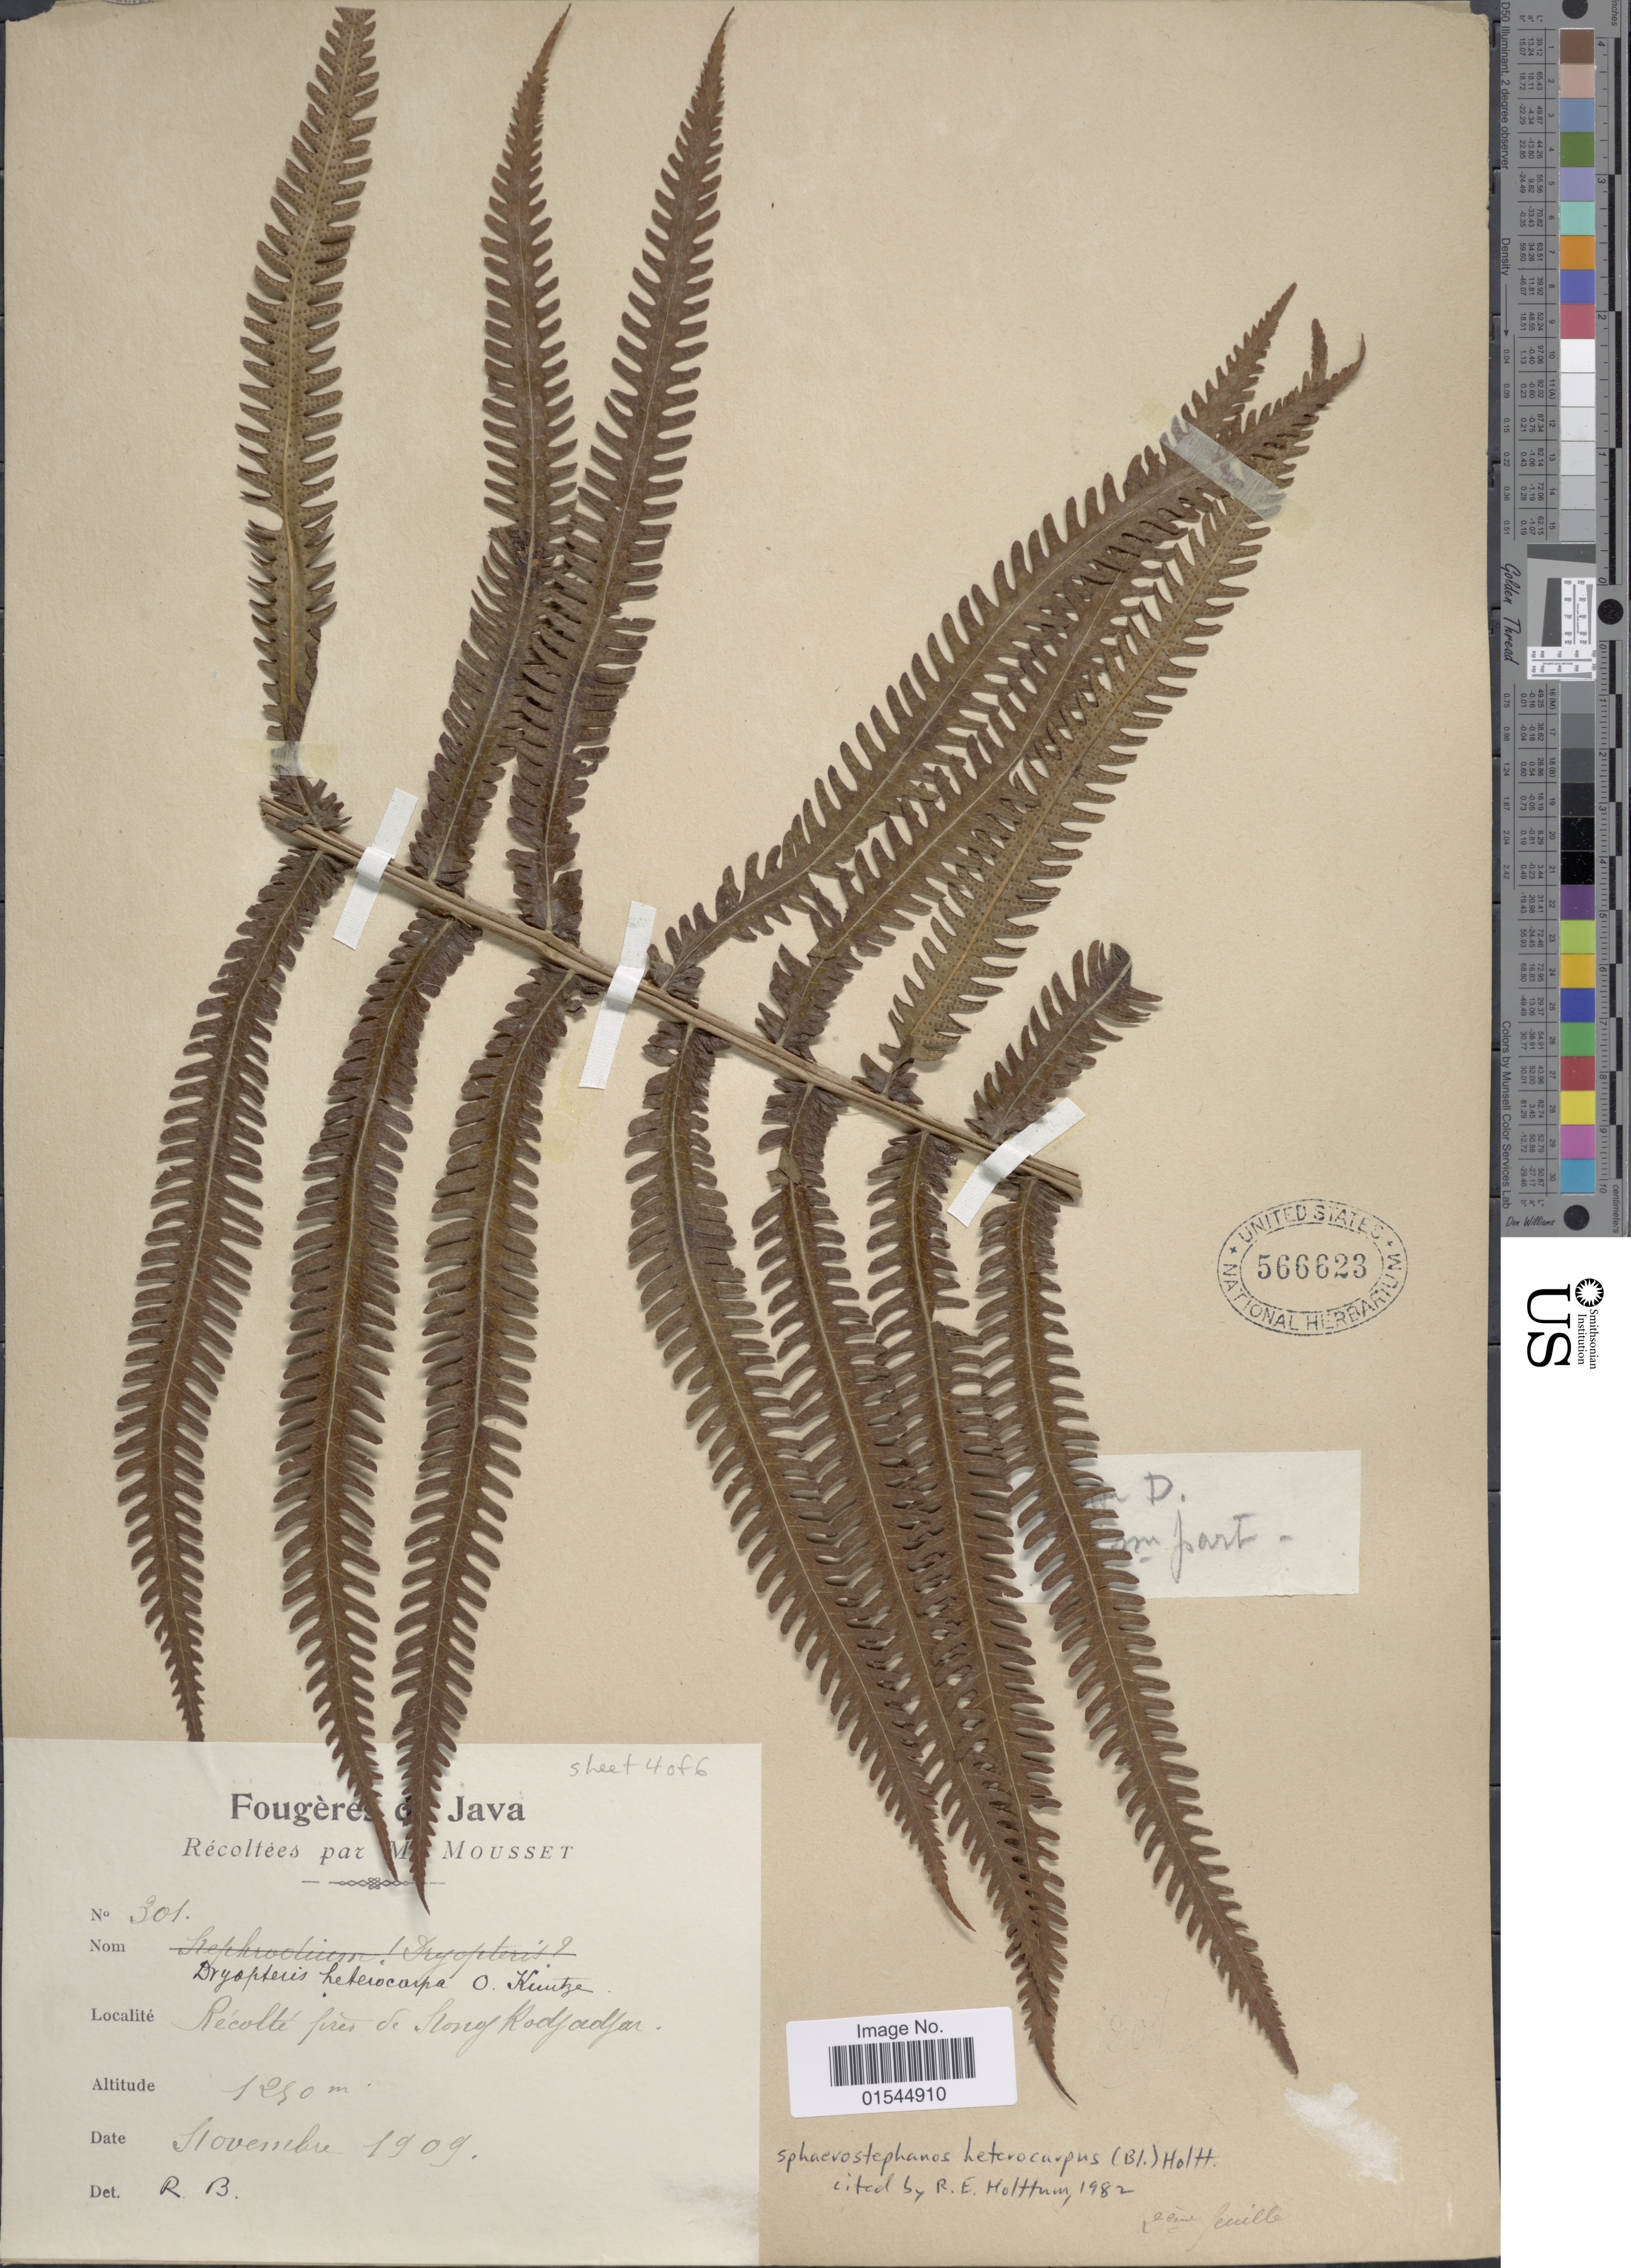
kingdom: Plantae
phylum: Tracheophyta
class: Polypodiopsida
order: Polypodiales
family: Thelypteridaceae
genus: Sphaerostephanos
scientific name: Sphaerostephanos heterocarpus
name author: (Blume) Holttum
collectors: M. Mousset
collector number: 301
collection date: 1909-11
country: Indonesia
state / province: Java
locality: Pres de Nong Kodjadjar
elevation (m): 1250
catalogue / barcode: US 566623